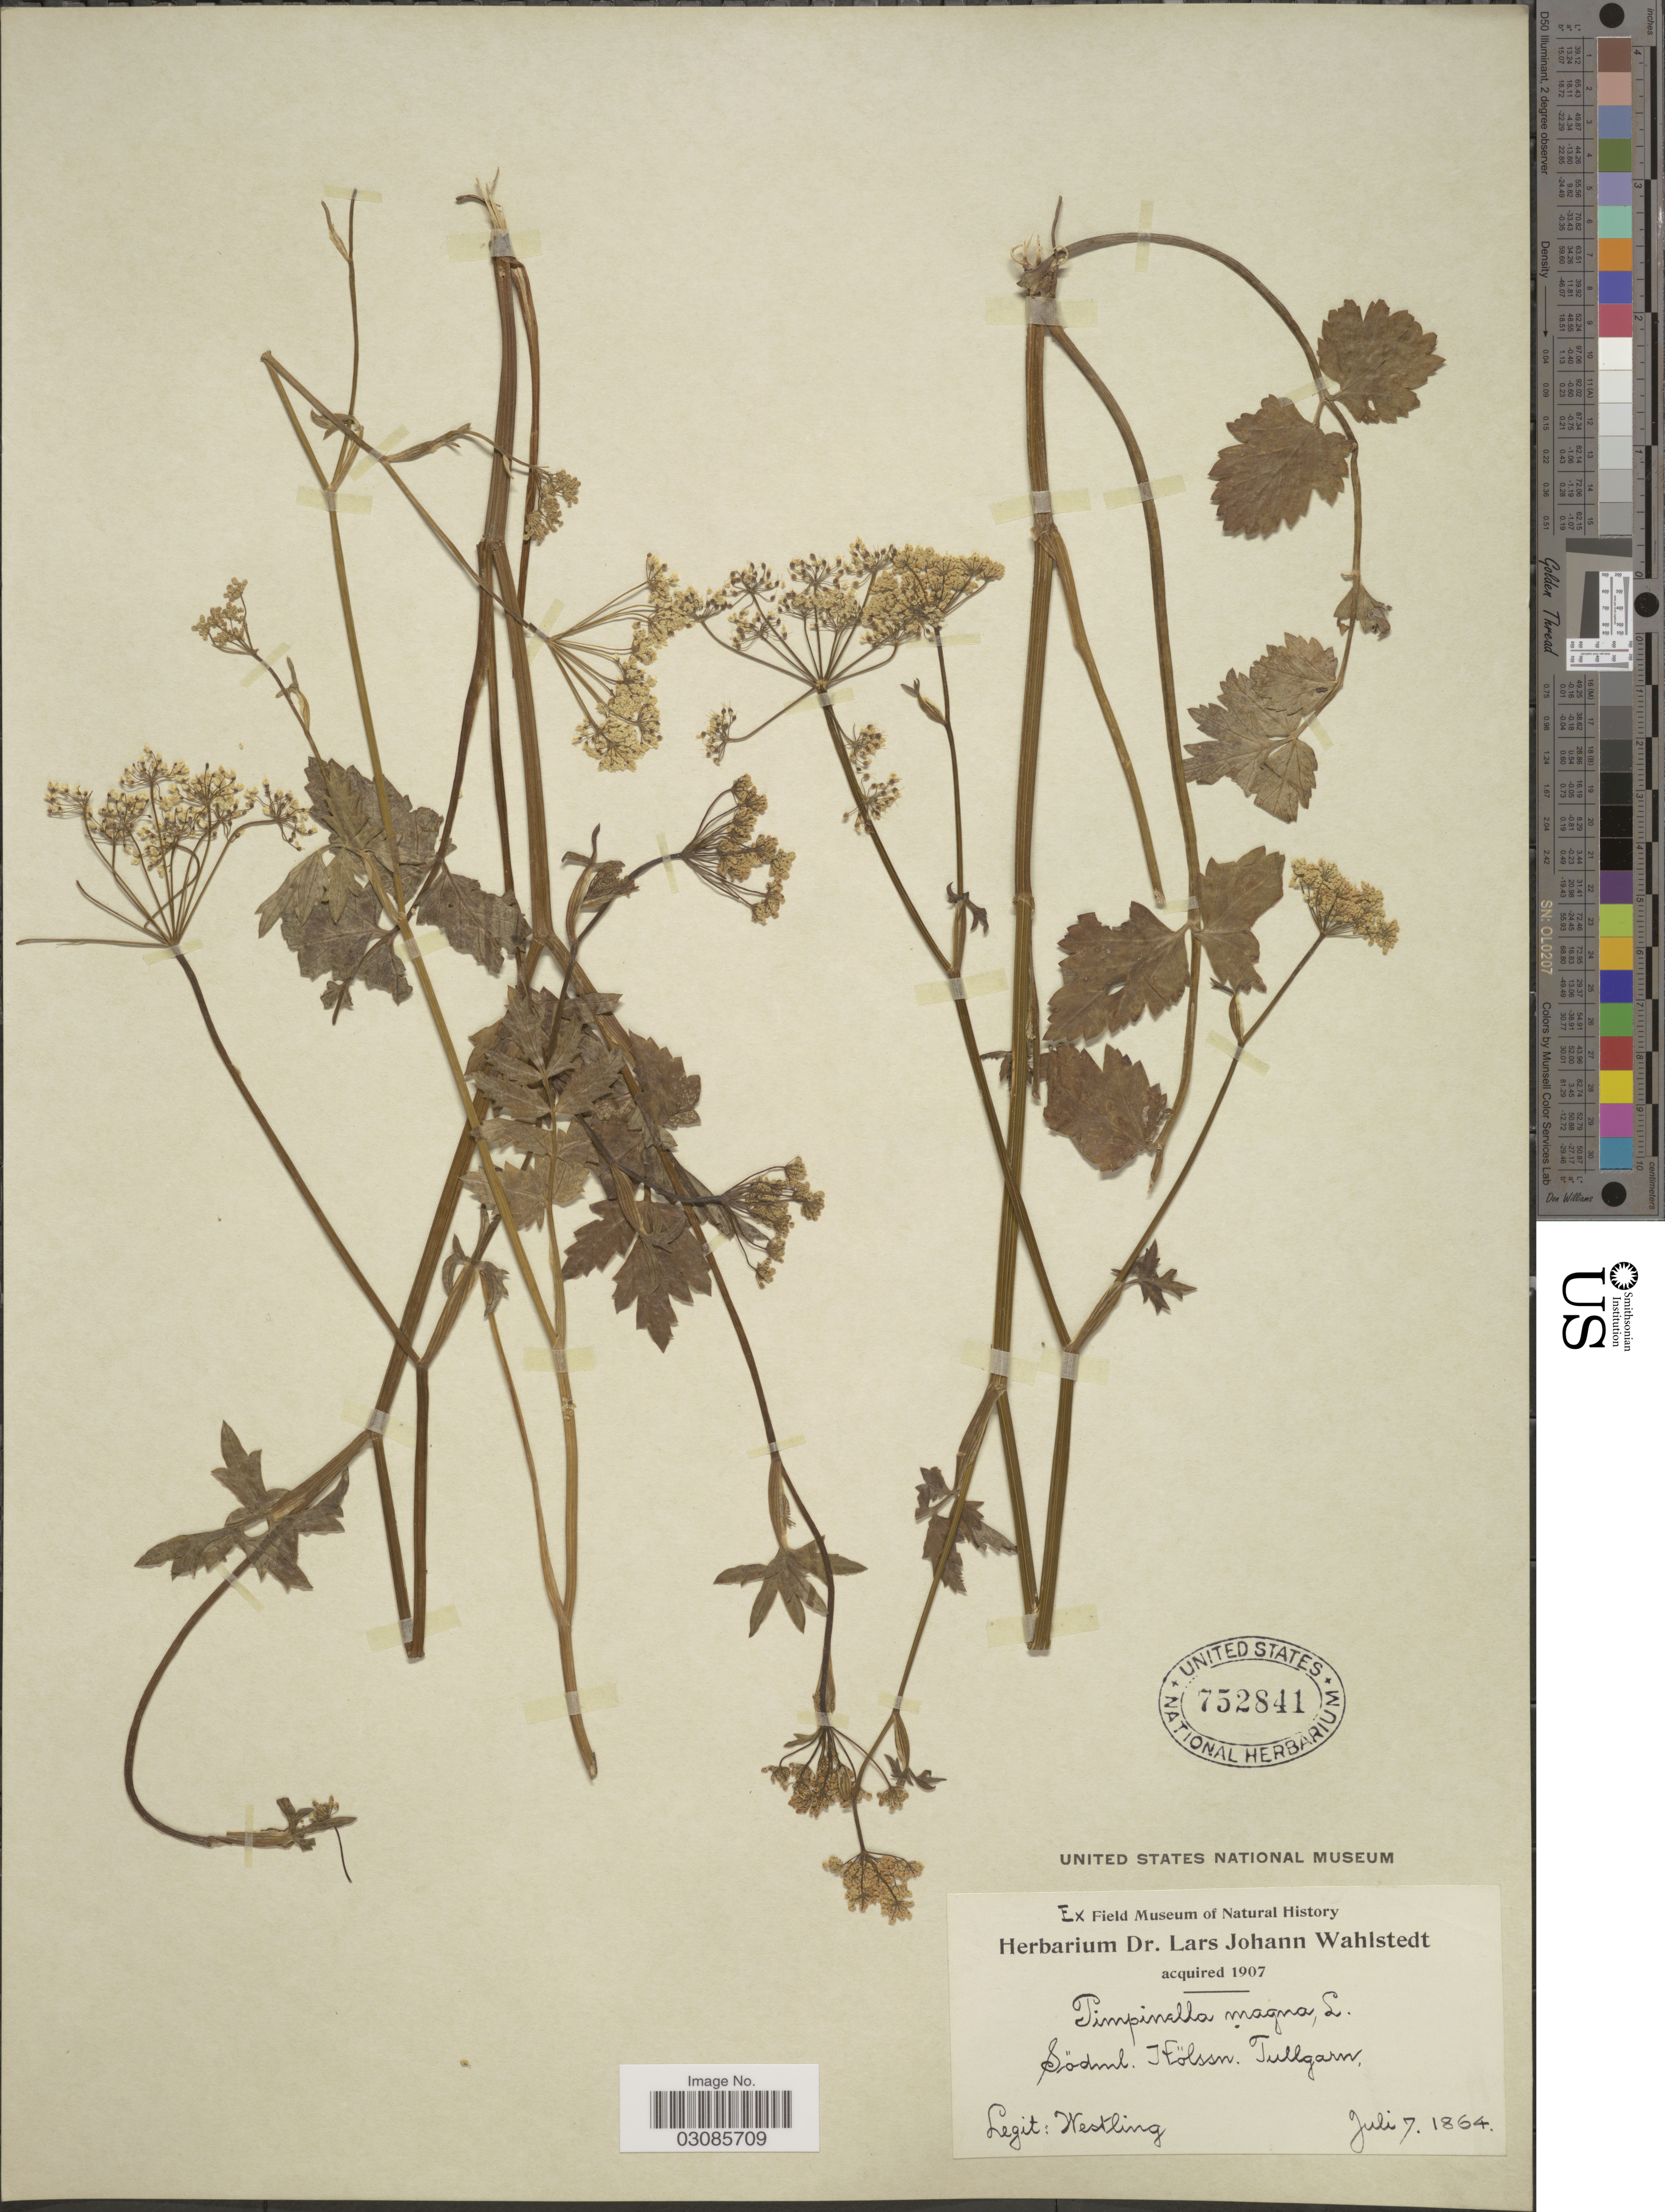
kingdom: Plantae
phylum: Tracheophyta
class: Magnoliopsida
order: Apiales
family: Apiaceae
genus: Pimpinella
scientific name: Pimpinella magna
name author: L.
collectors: R. Westling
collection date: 1864-07-07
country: Sweden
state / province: Sodermanland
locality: Södml. Hölssn. Tullgarn.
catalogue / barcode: US 752841